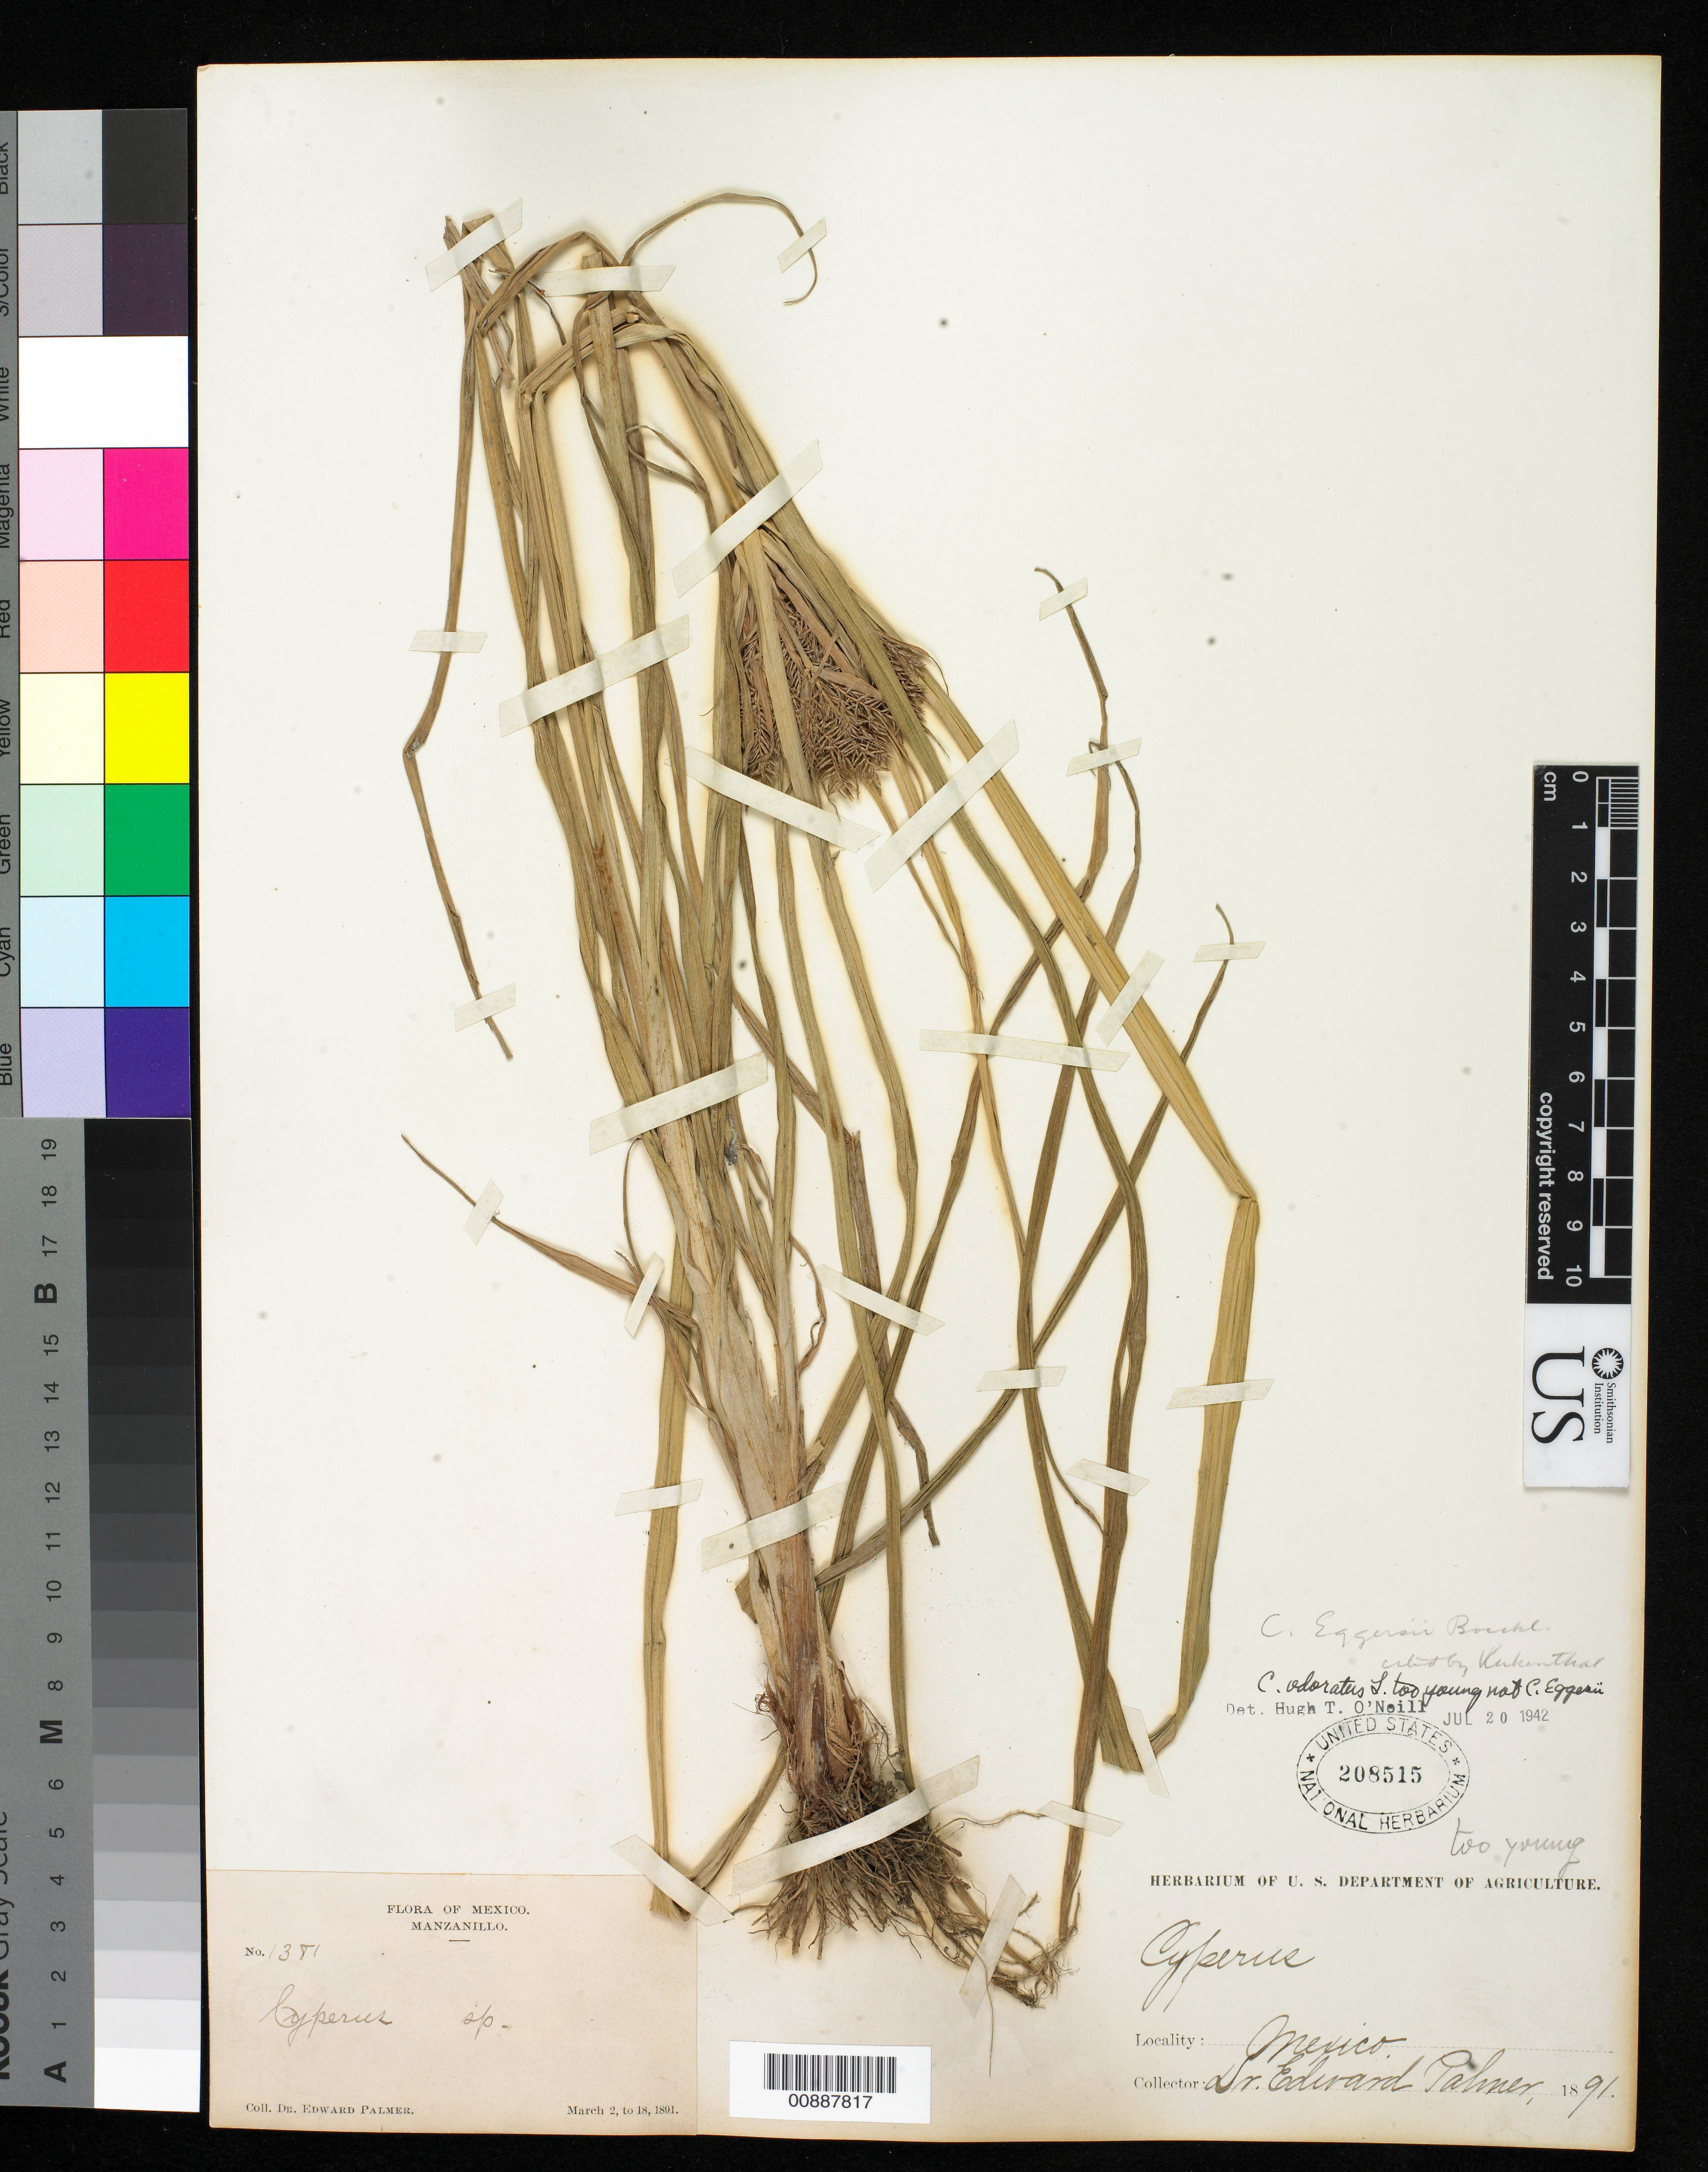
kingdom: Plantae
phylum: Tracheophyta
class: Liliopsida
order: Poales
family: Cyperaceae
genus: Cyperus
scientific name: Cyperus odoratus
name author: L.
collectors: E. Palmer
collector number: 1381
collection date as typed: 02 Mar 1891 to 18 Mar 1891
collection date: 1891-03-02/1891-03-18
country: Mexico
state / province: Colima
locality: Manzanillo, Colima.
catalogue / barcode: US 208515